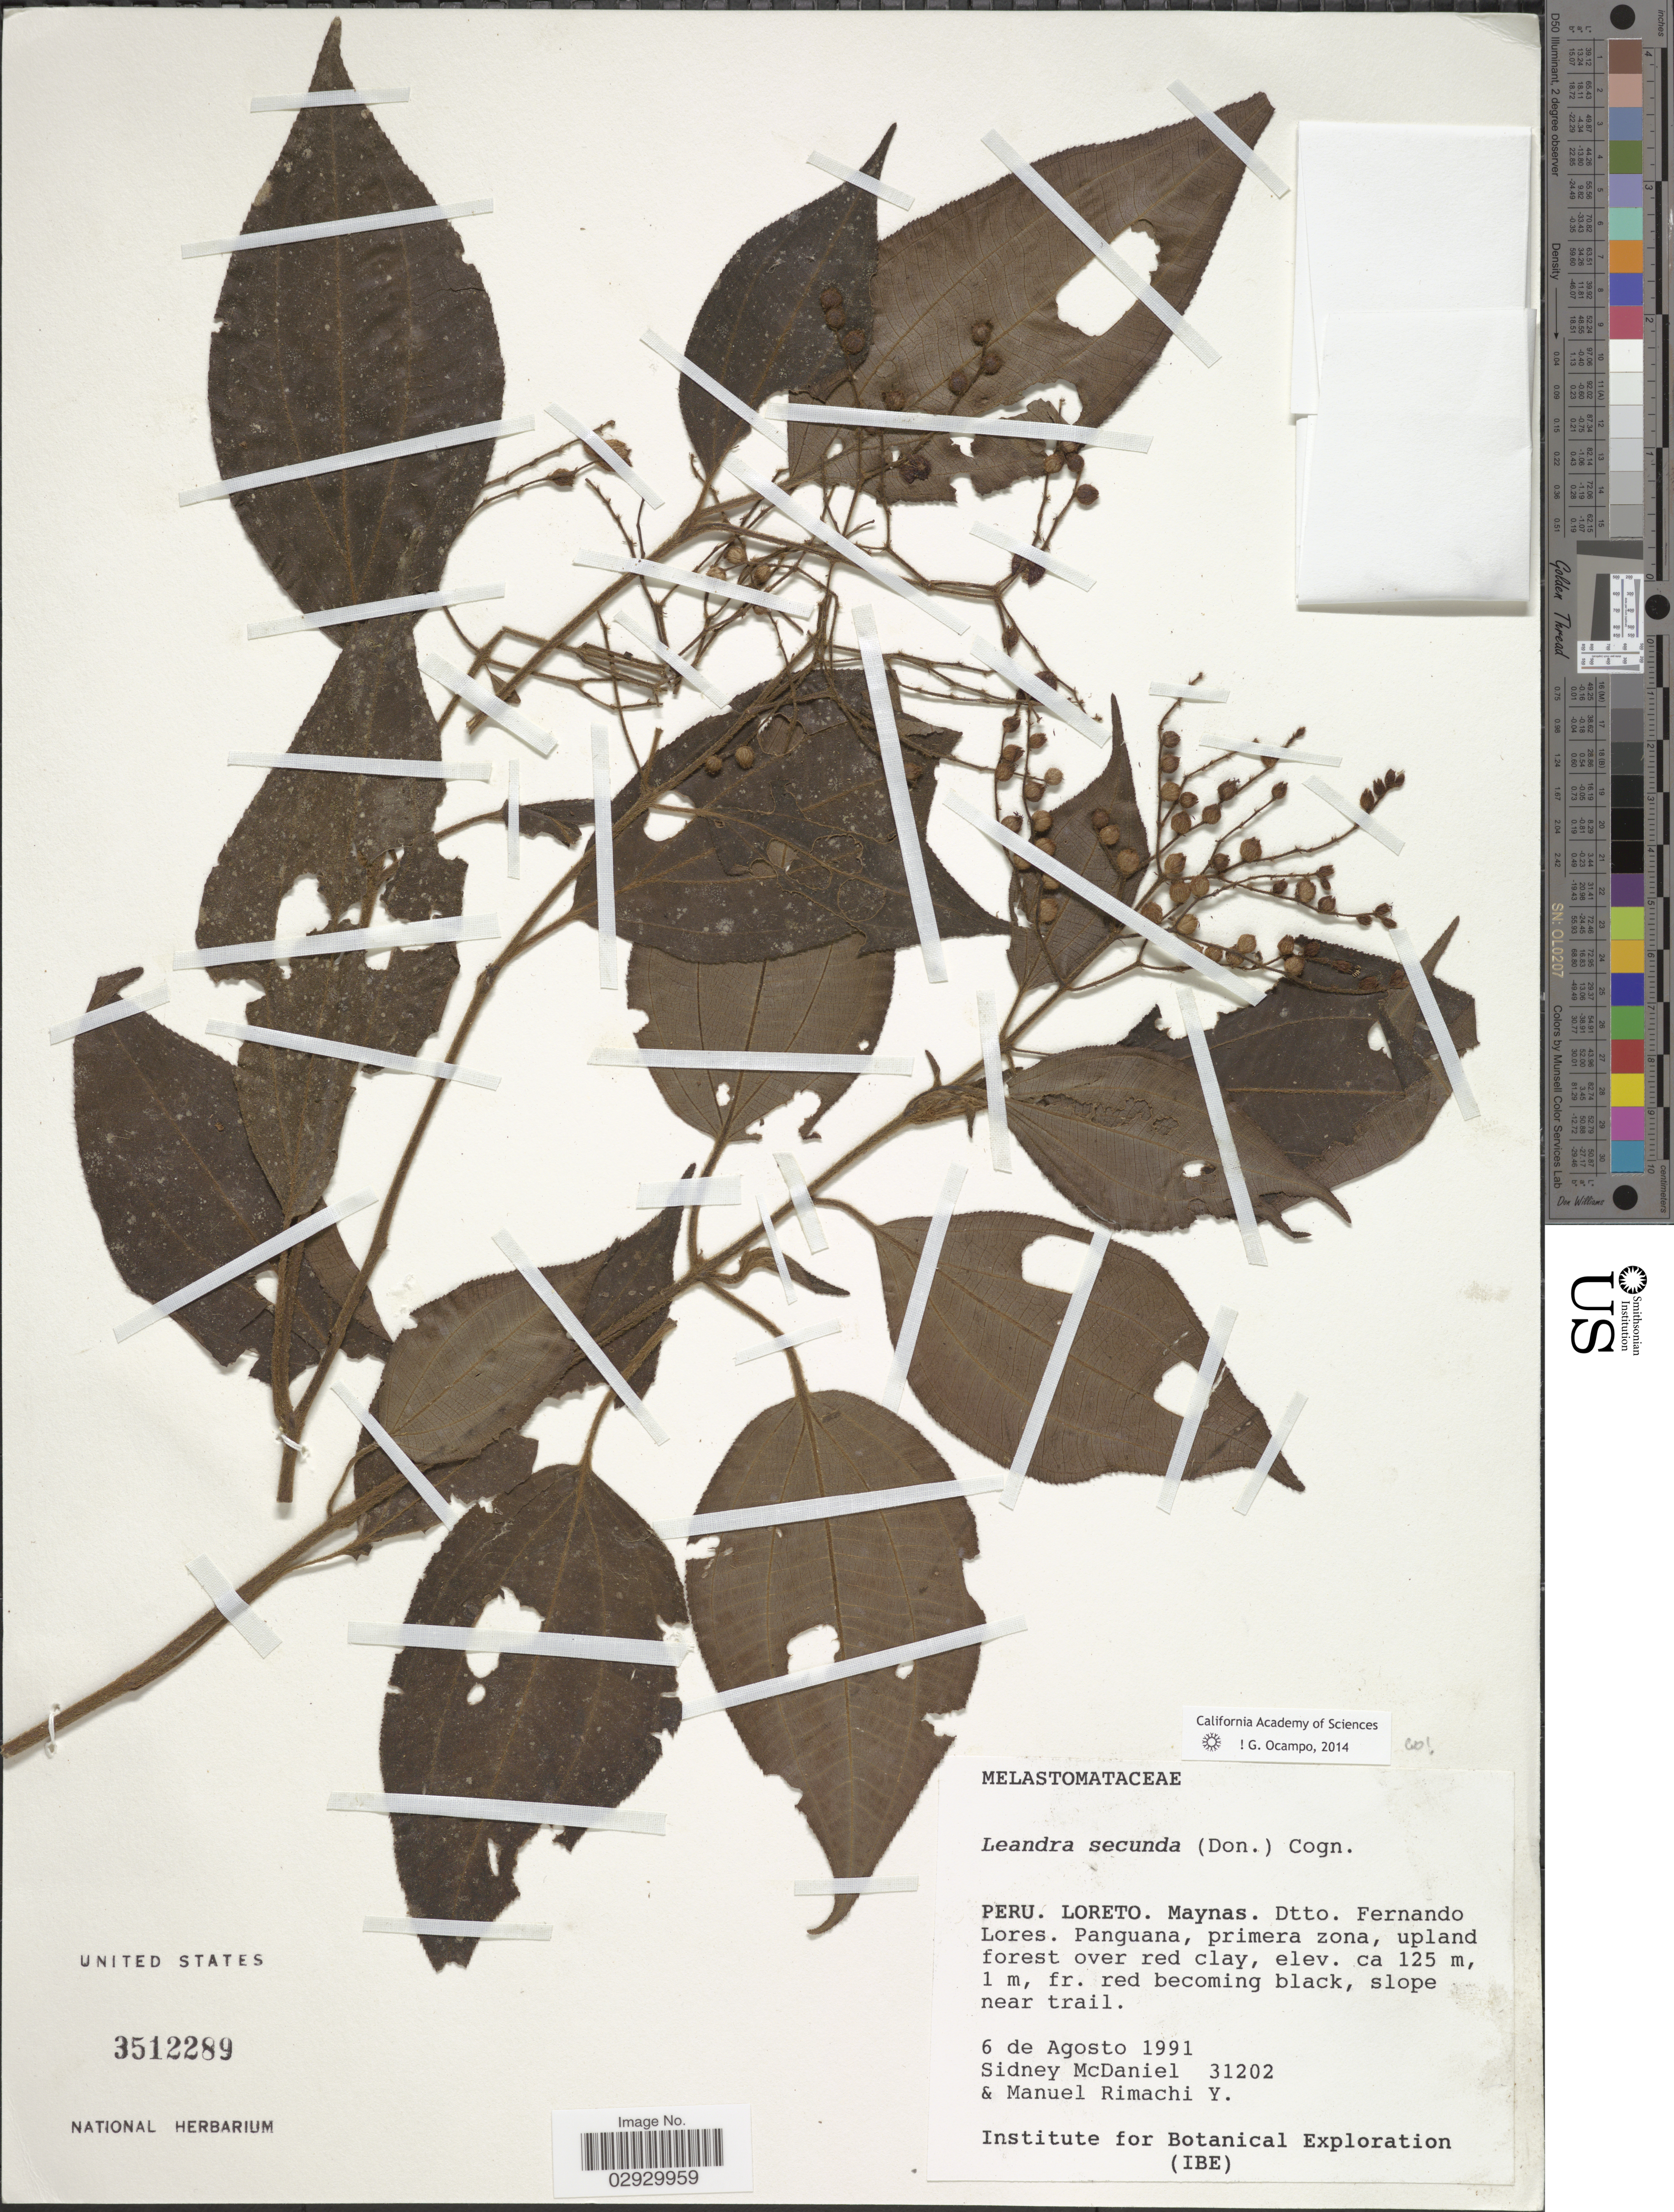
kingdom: Plantae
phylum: Tracheophyta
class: Magnoliopsida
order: Myrtales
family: Melastomataceae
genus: Leandra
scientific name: Leandra secunda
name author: (D. Don) Cogn.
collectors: S. McDaniel & M. Rimachi Y.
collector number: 31202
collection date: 1991-08-06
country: Peru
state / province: Loreto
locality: Maynas. Dtto. Fernando Lores. Panguana.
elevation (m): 125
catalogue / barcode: US 3512289